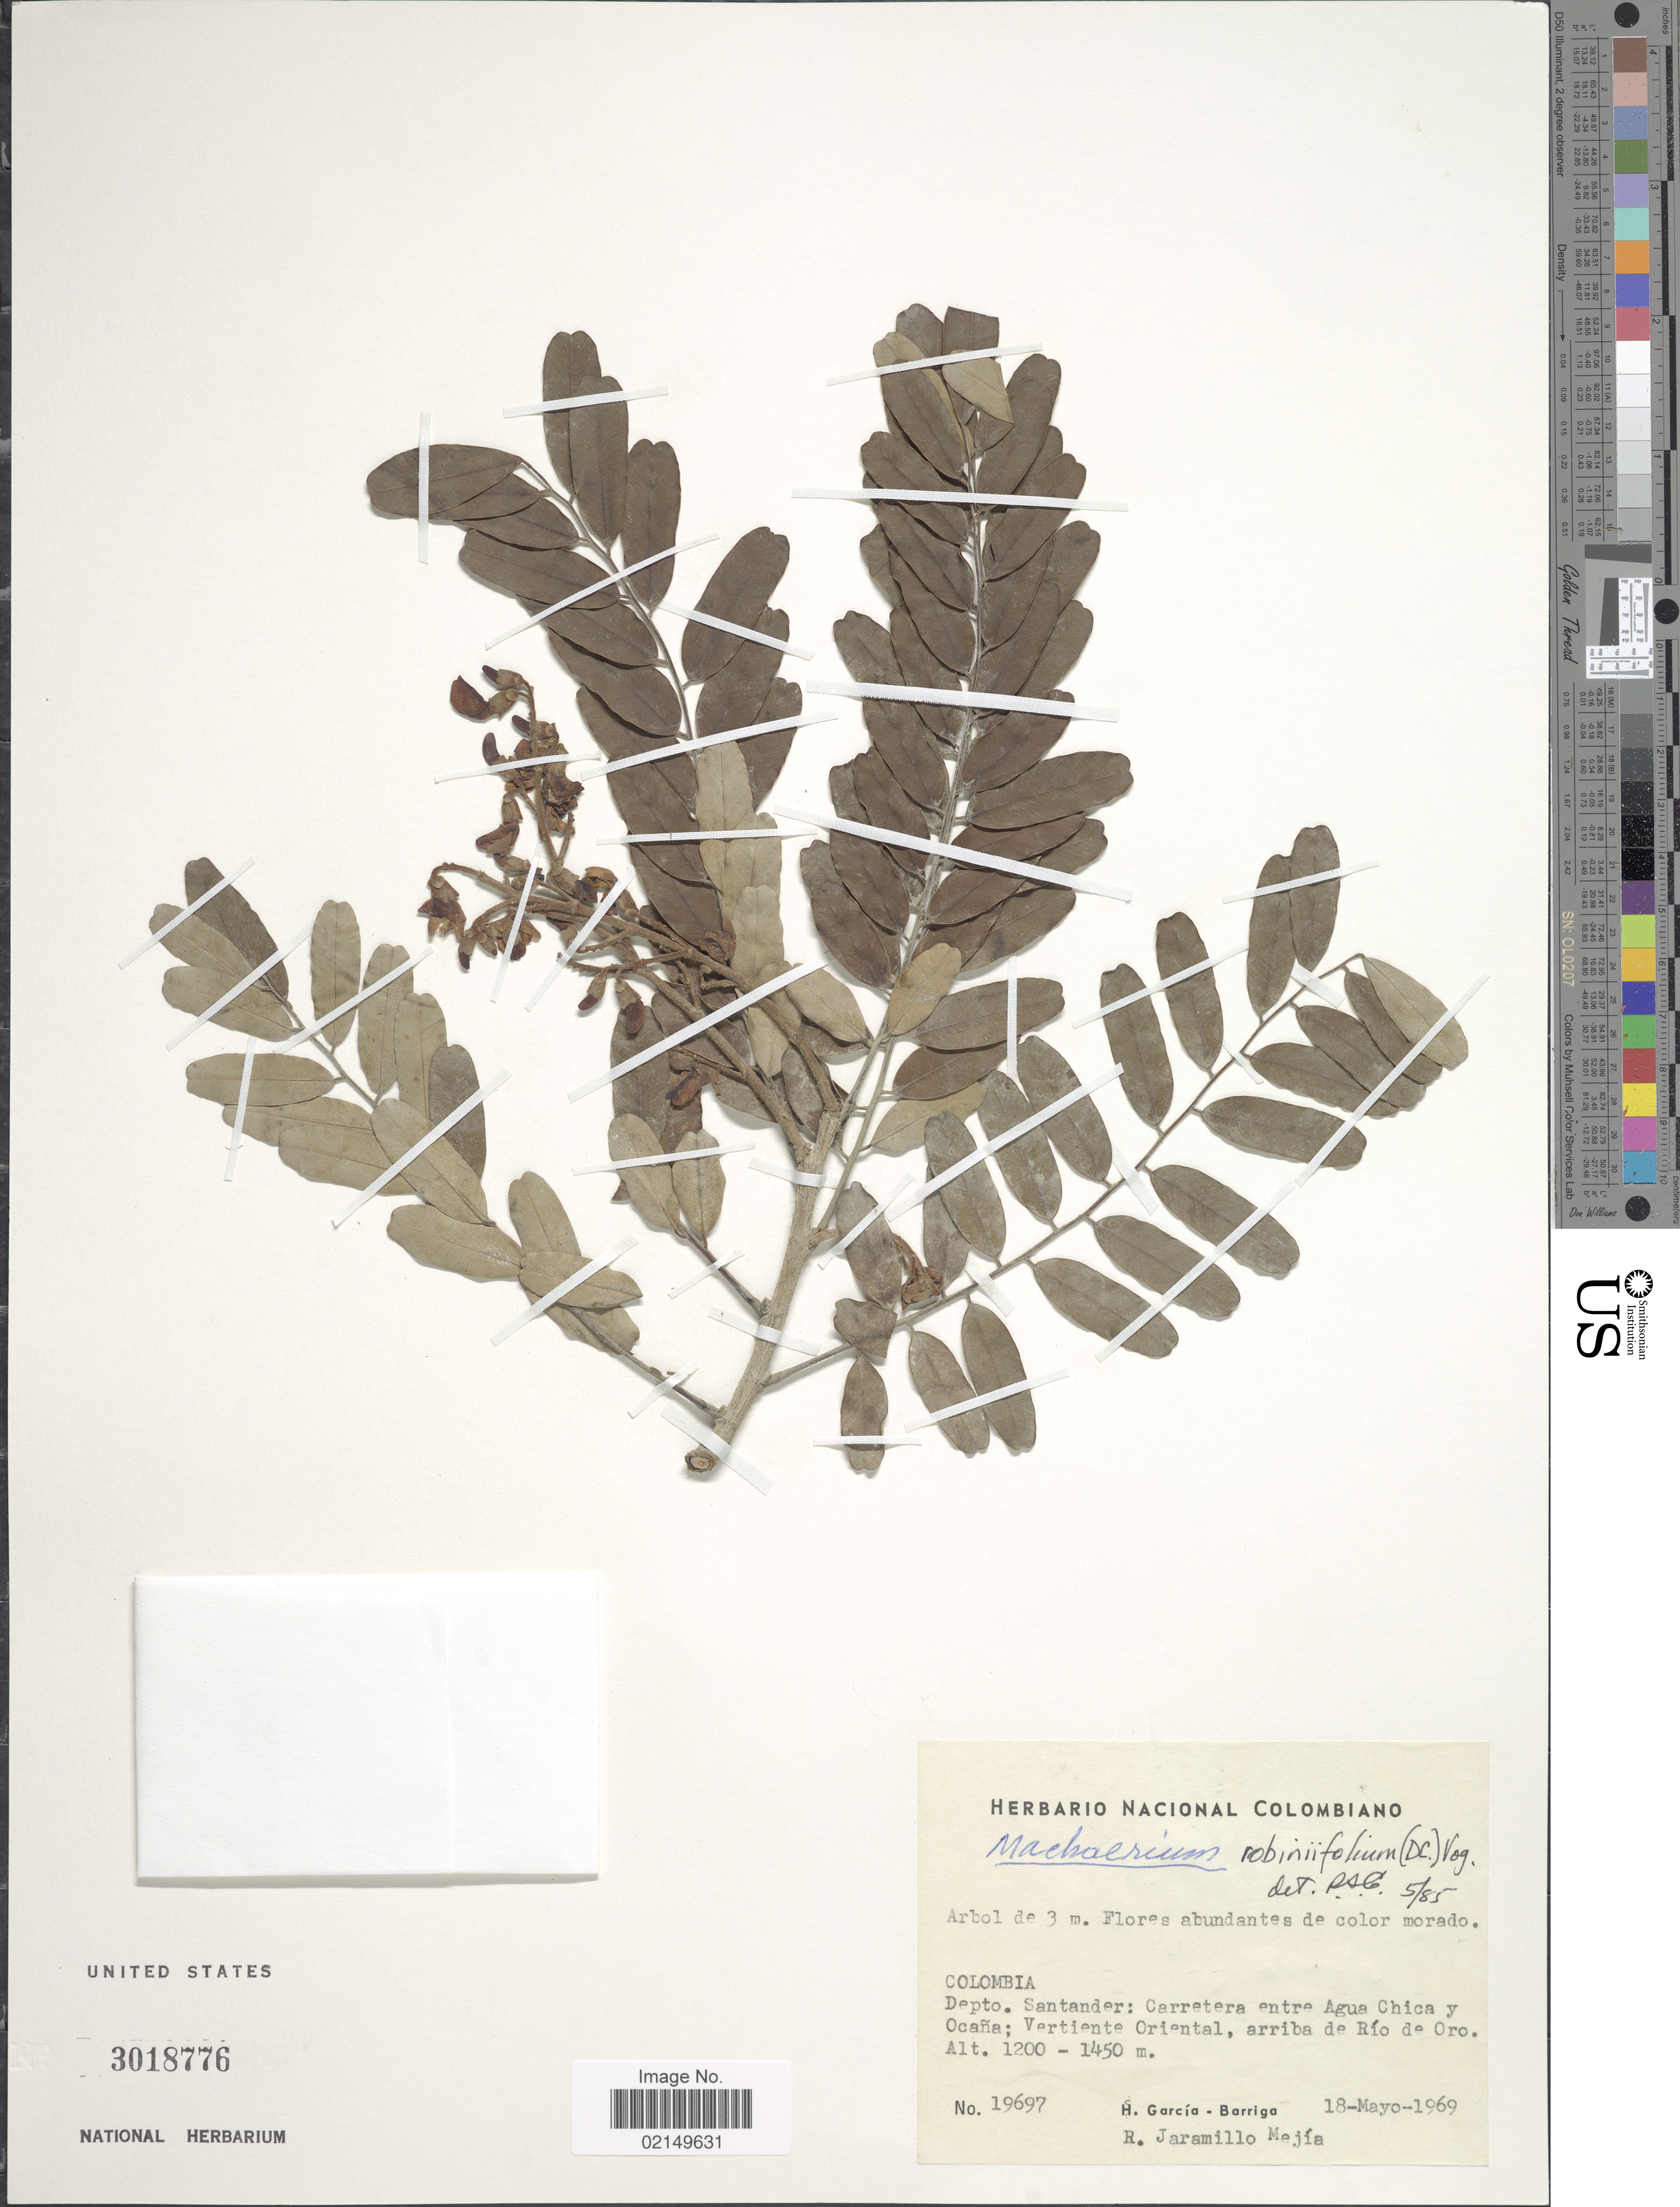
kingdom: Plantae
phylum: Tracheophyta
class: Magnoliopsida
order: Fabales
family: Fabaceae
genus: Machaerium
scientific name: Machaerium robinifolium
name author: (DC.) Vogel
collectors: H. García Barriga & R. Jaramillo M.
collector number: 19697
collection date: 1969-05-18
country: Colombia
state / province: Santander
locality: Depto. Santander: Carretera entre Agua Chica y Ocana: Vertiente Oriental, arriba de Rio de Oro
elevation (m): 1200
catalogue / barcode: US 3018776